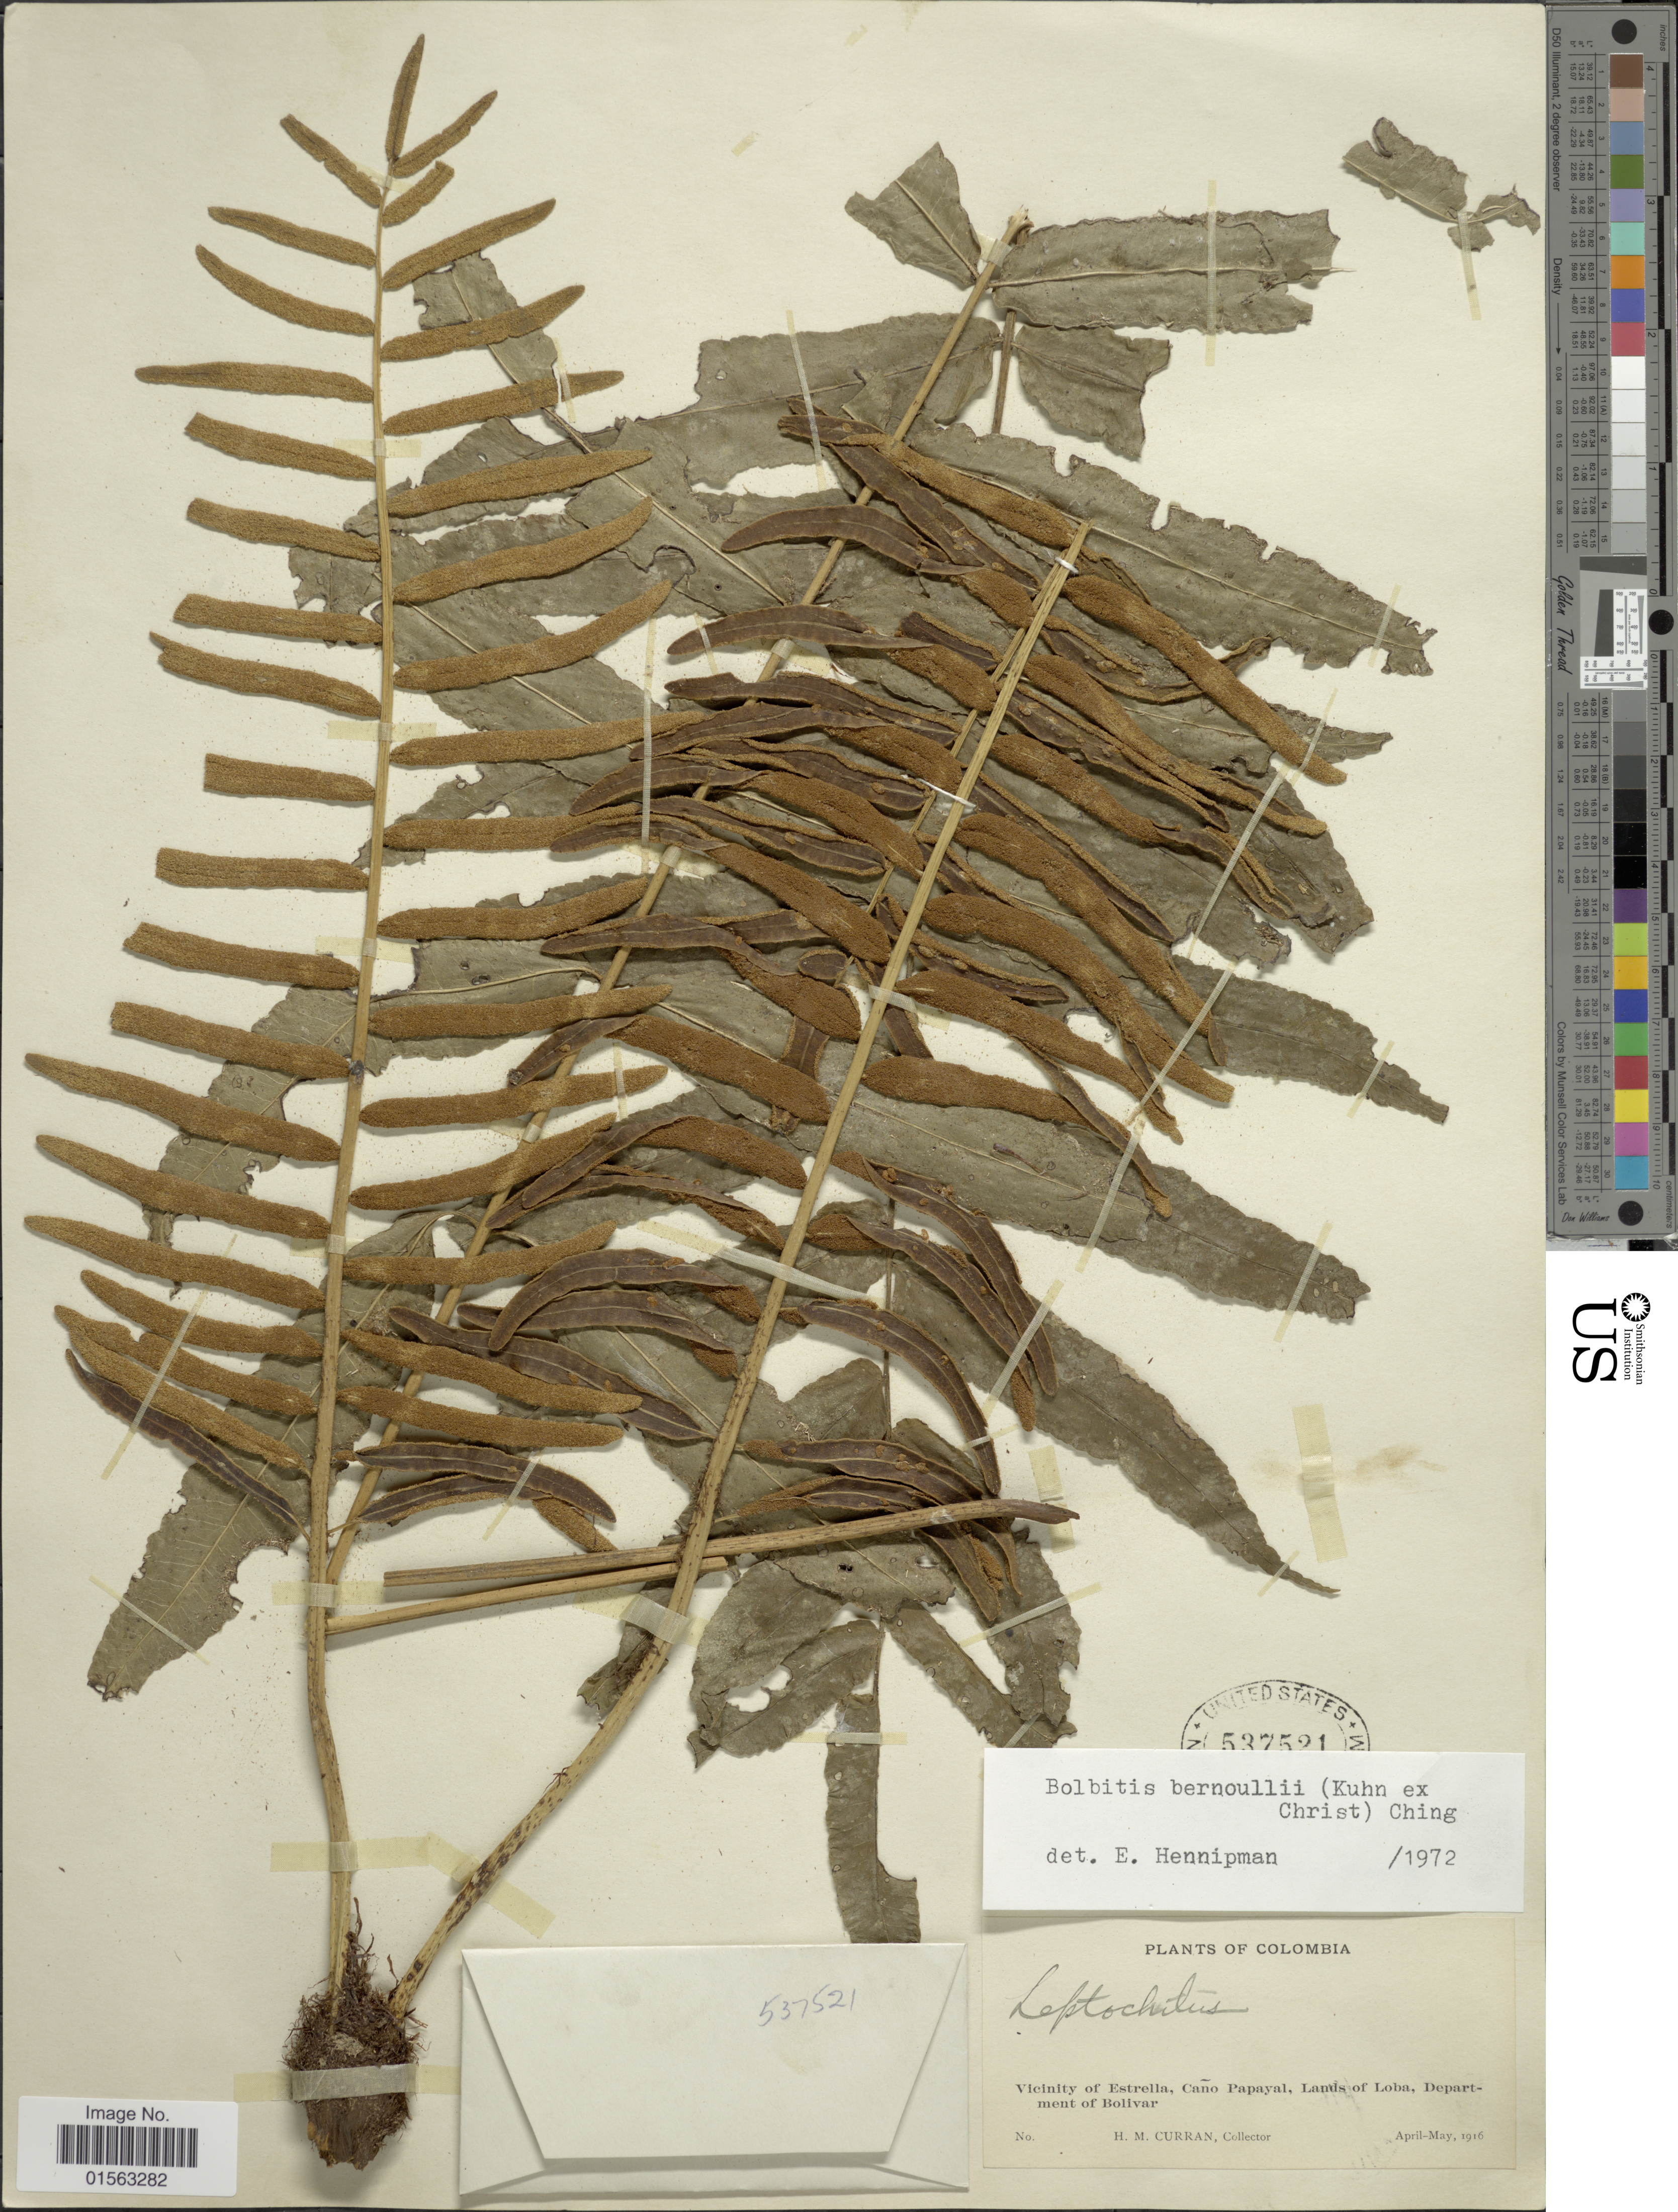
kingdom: Plantae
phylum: Tracheophyta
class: Polypodiopsida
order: Polypodiales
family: Dryopteridaceae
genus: Mickelia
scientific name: Mickelia bernoullii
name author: (Kuhn ex Christ) R.C. Moran et al.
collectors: H. M. Curran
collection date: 1916-04/1916-05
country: Colombia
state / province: Bolívar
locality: Colombia, Vicinity of Estrella Caño, Lands of Loba, Department of Bolivar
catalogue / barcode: US 537521